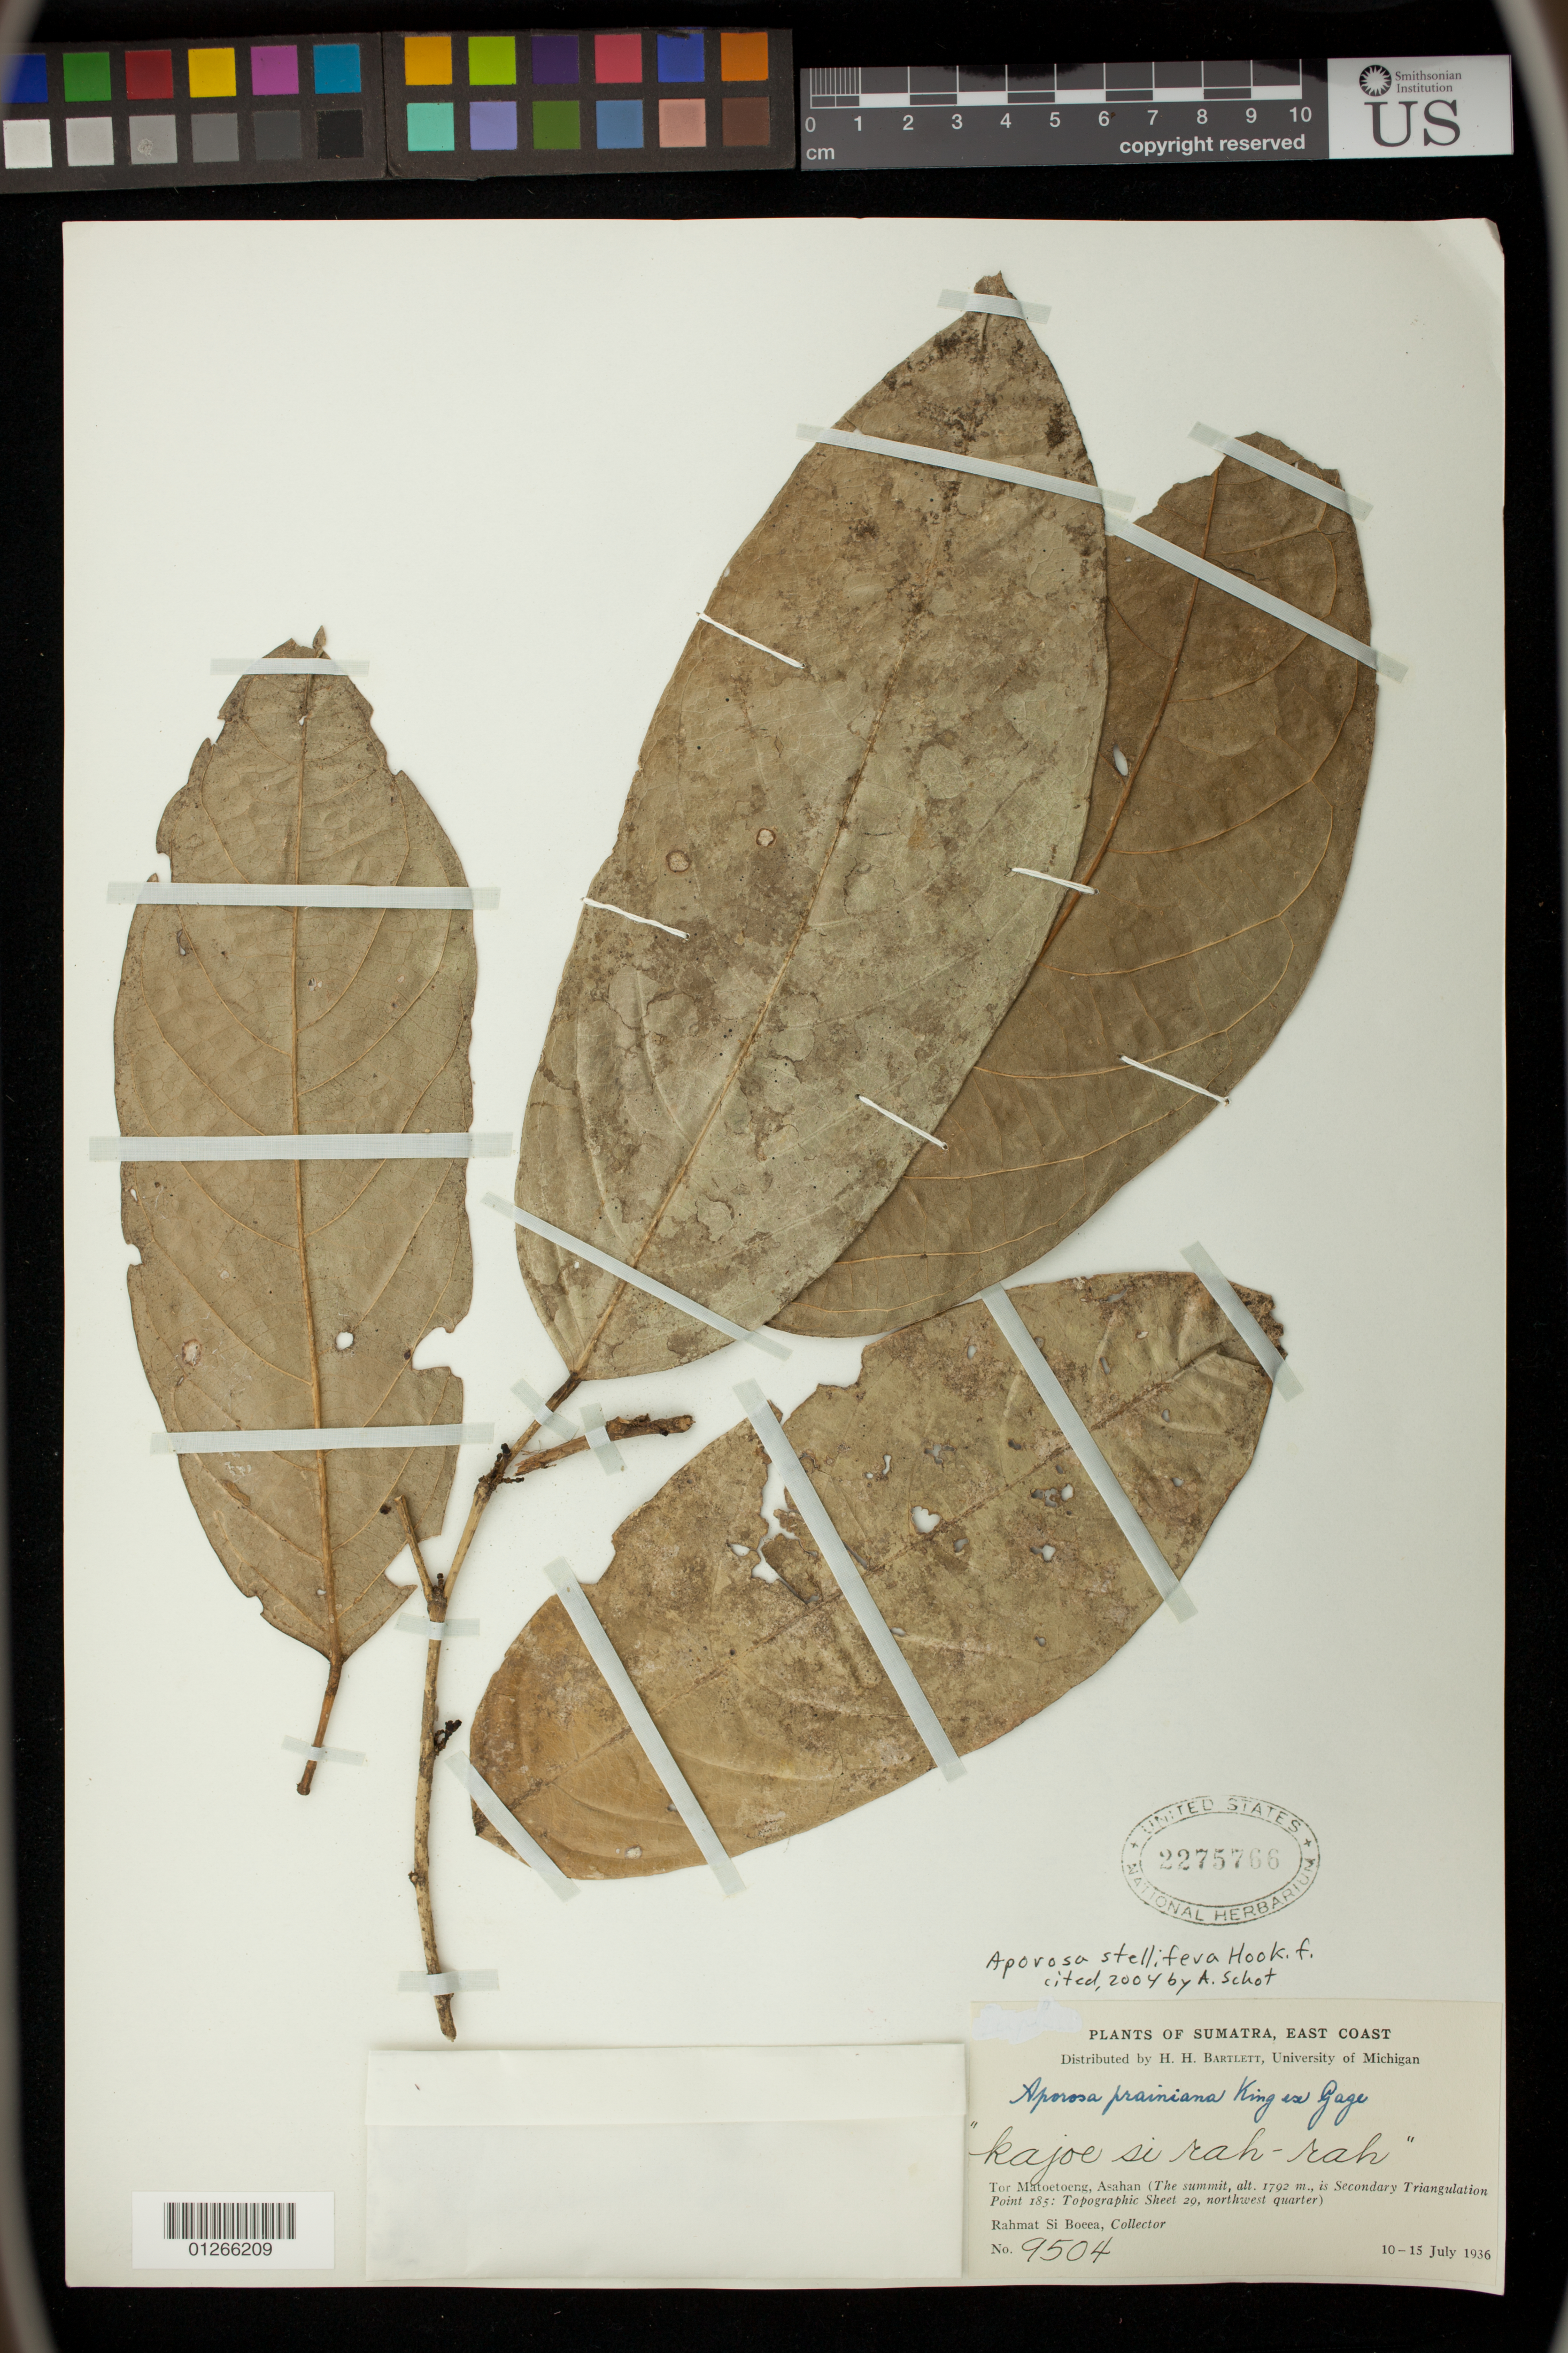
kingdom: Plantae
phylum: Tracheophyta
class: Magnoliopsida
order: Malpighiales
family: Phyllanthaceae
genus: Aporosa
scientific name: Aporosa stellifera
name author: Hook. f.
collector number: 9504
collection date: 1936-07-10/1936-07-15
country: Indonesia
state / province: Sumatra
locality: East Coast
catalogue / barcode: US 2275766